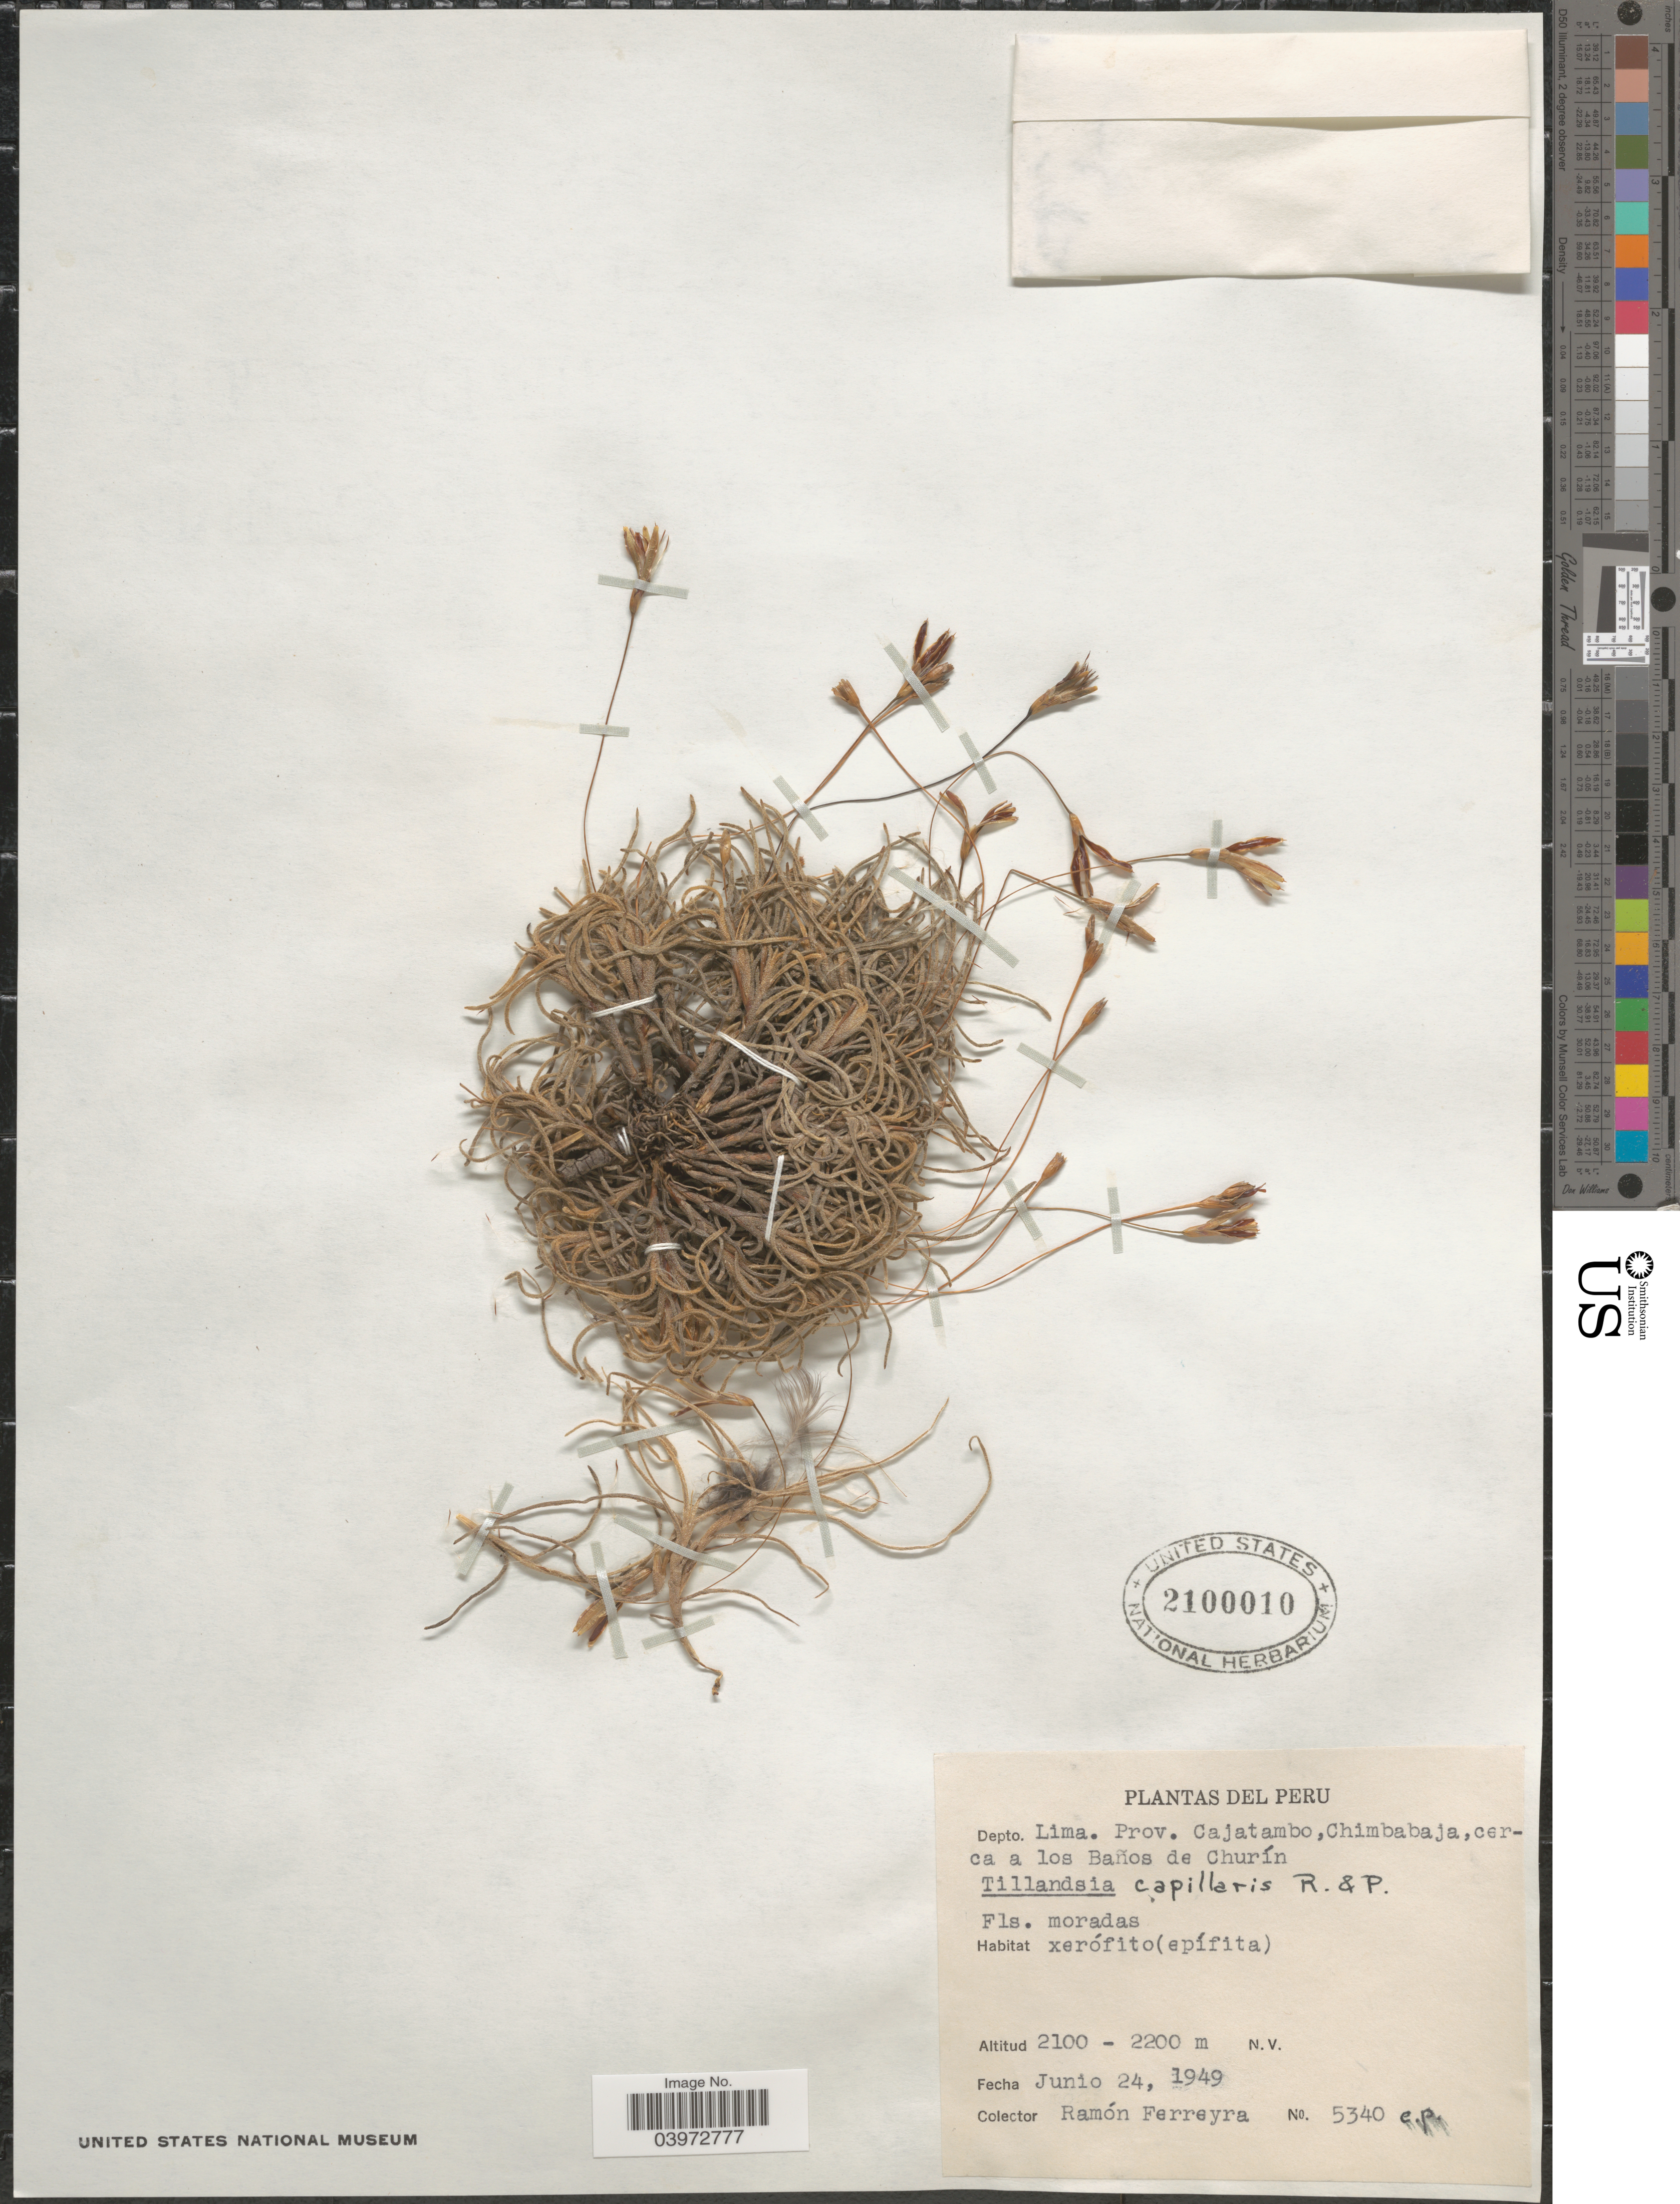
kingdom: Plantae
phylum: Tracheophyta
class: Liliopsida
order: Poales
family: Bromeliaceae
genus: Tillandsia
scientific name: Tillandsia capillaris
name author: Ruiz & Pav.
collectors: R. A. Ferreyra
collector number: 5340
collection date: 1949-06-24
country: Peru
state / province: Lima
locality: Depto. Lima. Prov. Cajatambo, Chimbabaja, cerca a los Baños de Churín.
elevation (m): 2100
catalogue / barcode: US 2100010